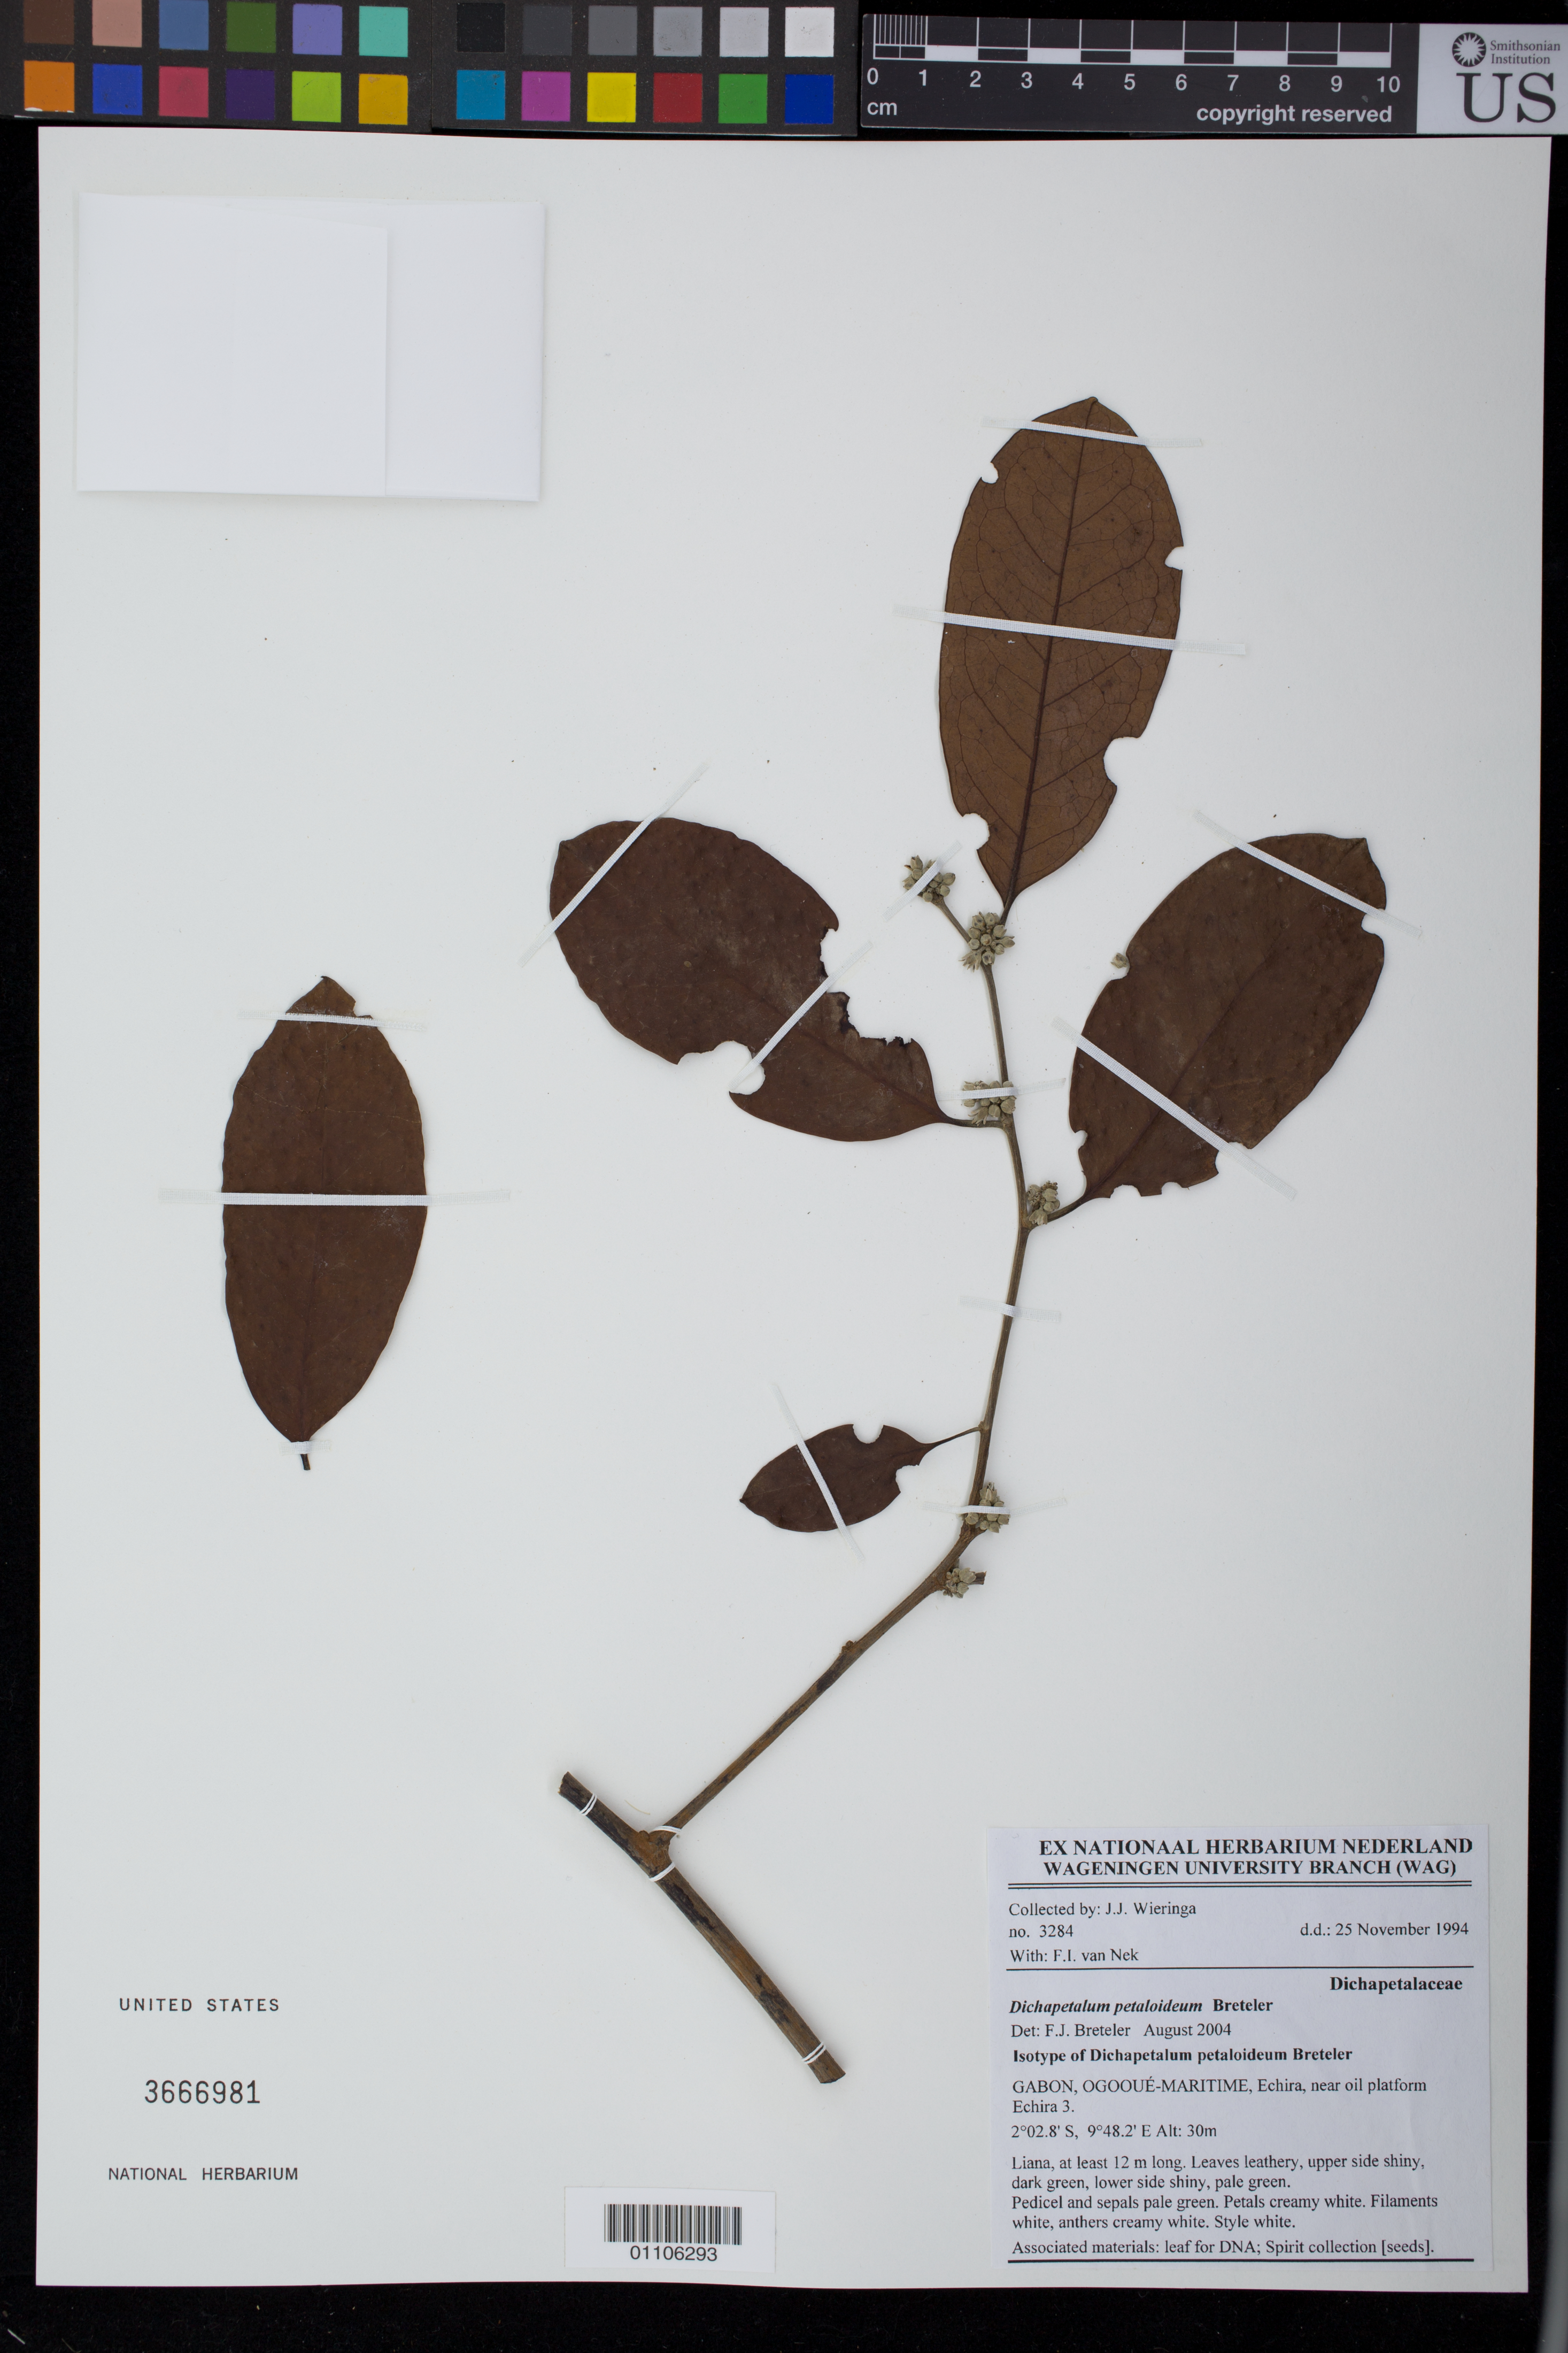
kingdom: Plantae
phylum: Tracheophyta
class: Magnoliopsida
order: Malpighiales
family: Dichapetalaceae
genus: Dichapetalum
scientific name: Dichapetalum petaloideum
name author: Breteler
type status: Isotype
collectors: J. J. Wieringa & F. van Nek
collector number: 3284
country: Gabon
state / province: Ogooué-Maritime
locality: Ogooué-Maritime, Echira, near oil platform Echira 3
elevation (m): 30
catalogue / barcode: US 3666981